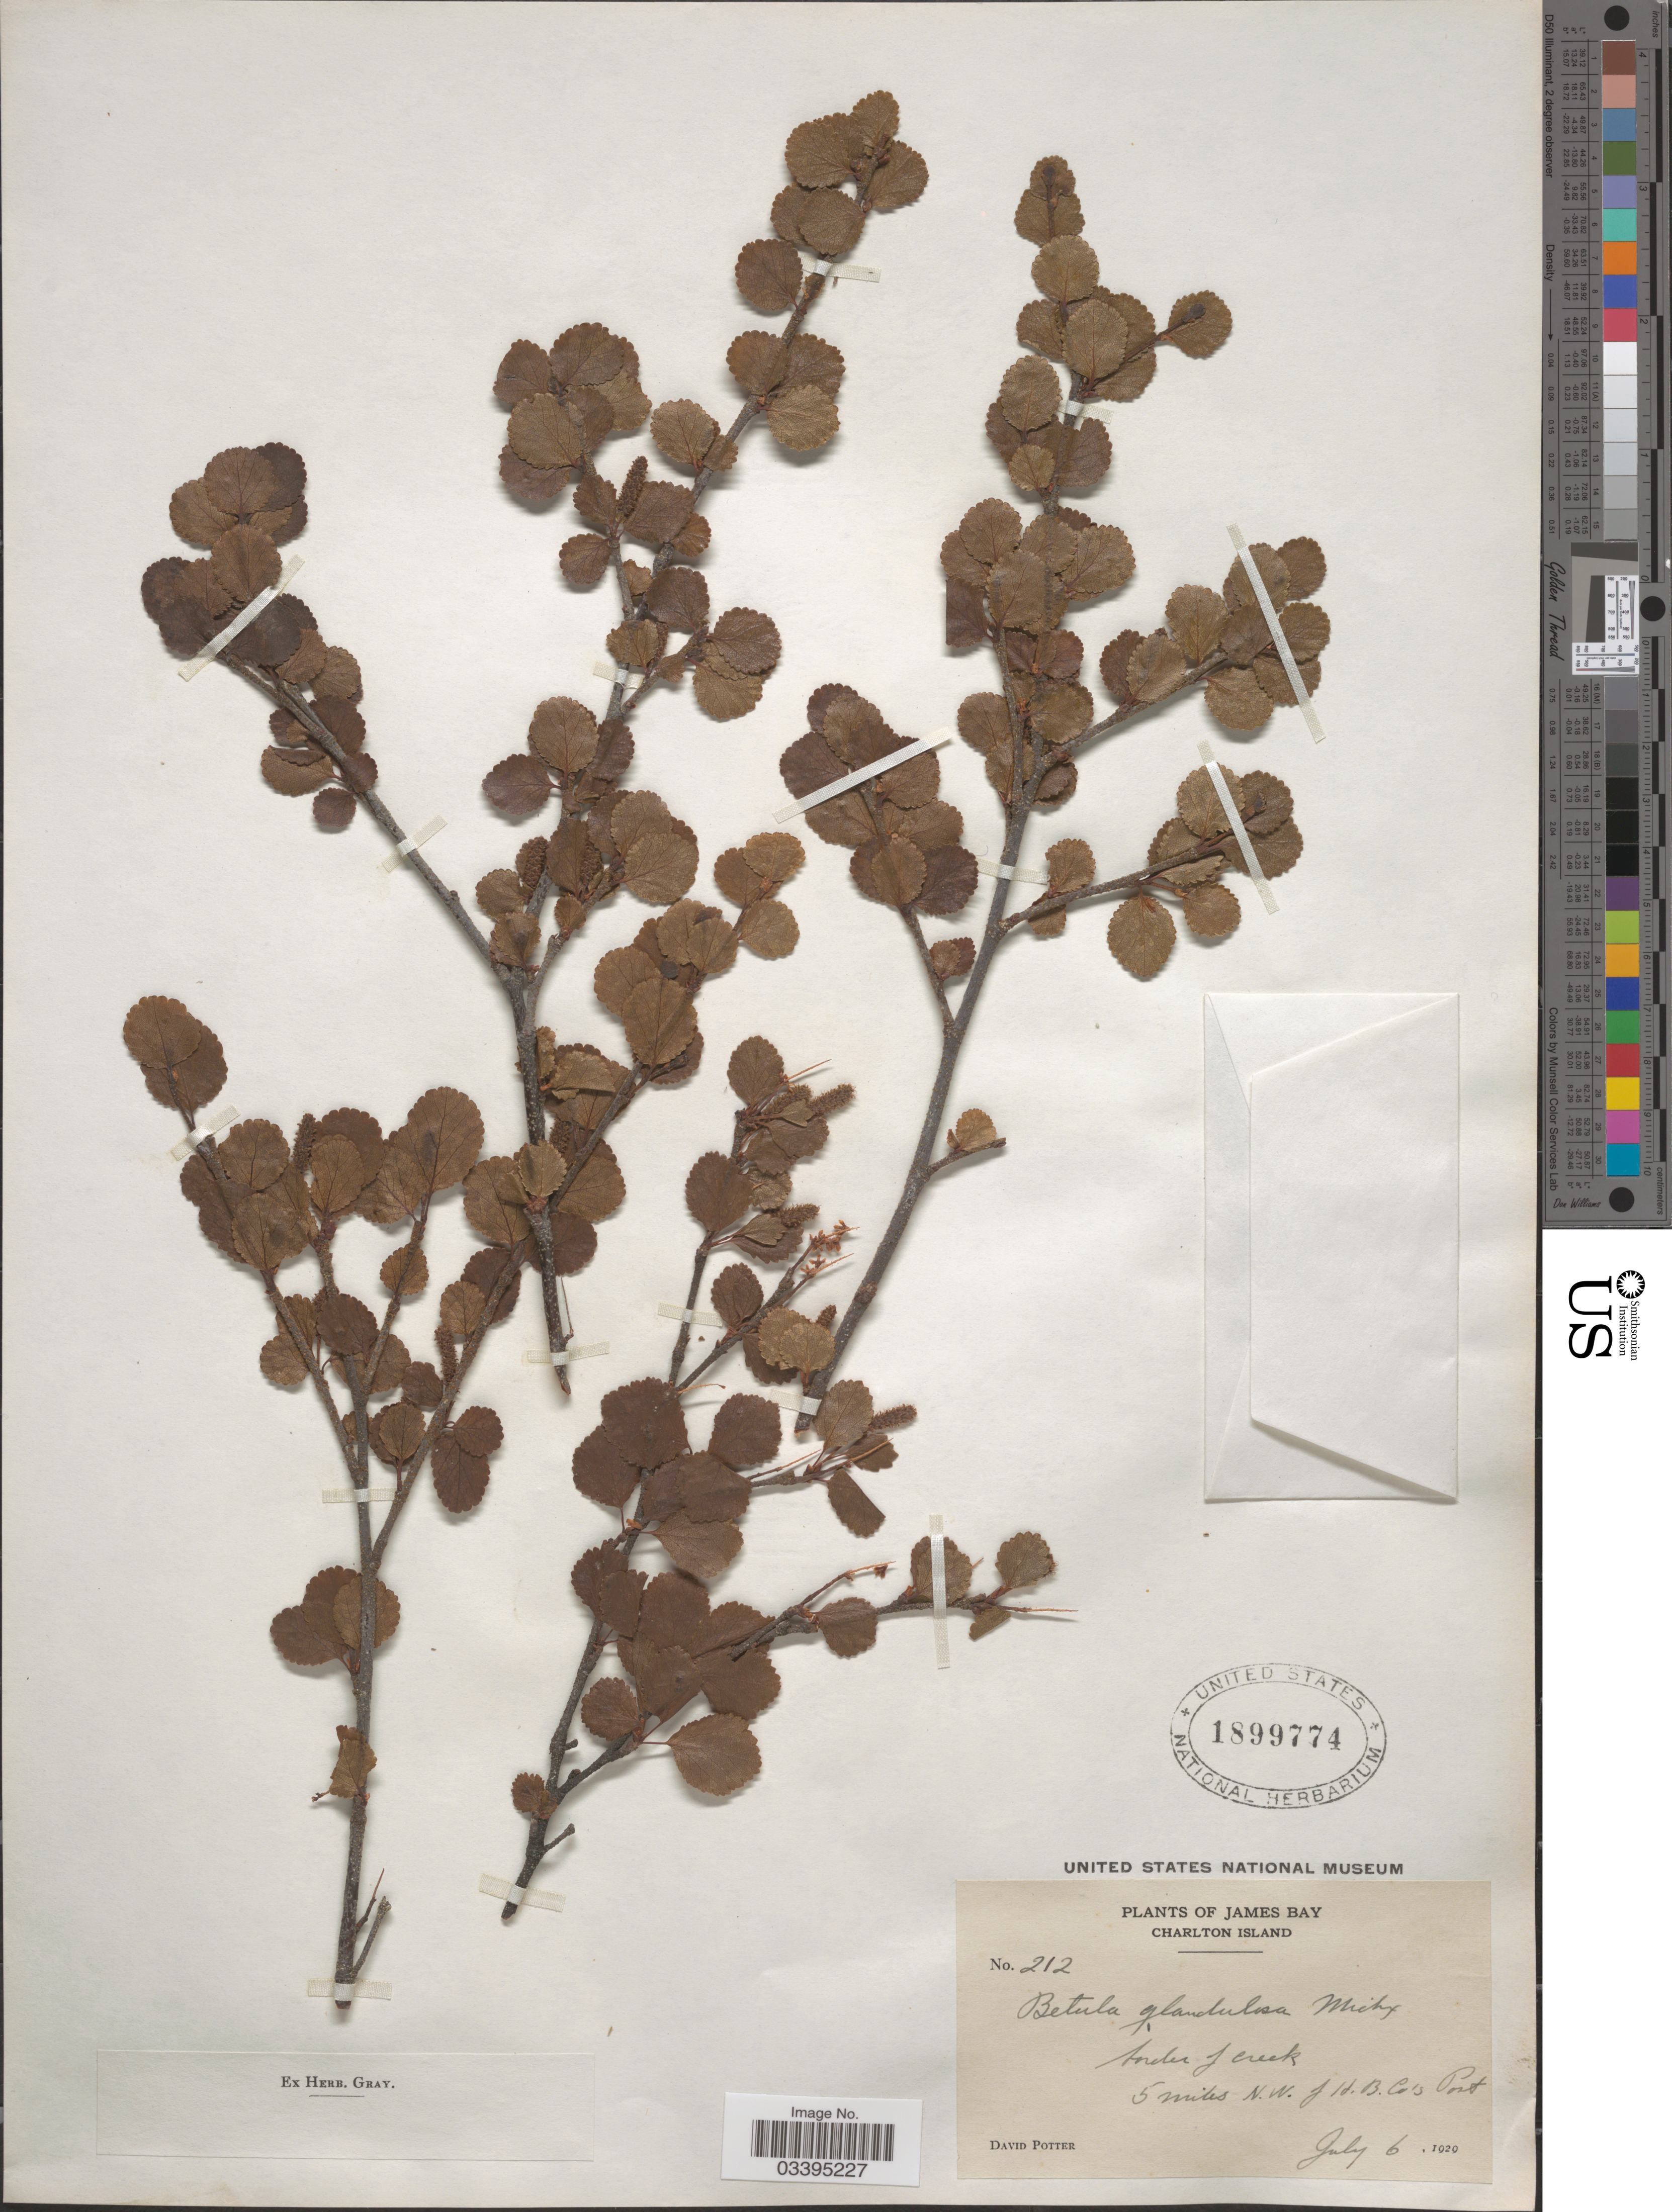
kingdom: Plantae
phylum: Tracheophyta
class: Magnoliopsida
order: Fagales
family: Betulaceae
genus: Betula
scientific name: Betula glandulosa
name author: Michx.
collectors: D. Potter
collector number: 212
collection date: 1929-07-06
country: Canada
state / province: Ontario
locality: James Bay. Charlton Island. Border of creek, 5 miles N.W. of H.B. Co's Post.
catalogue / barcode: US 1899774